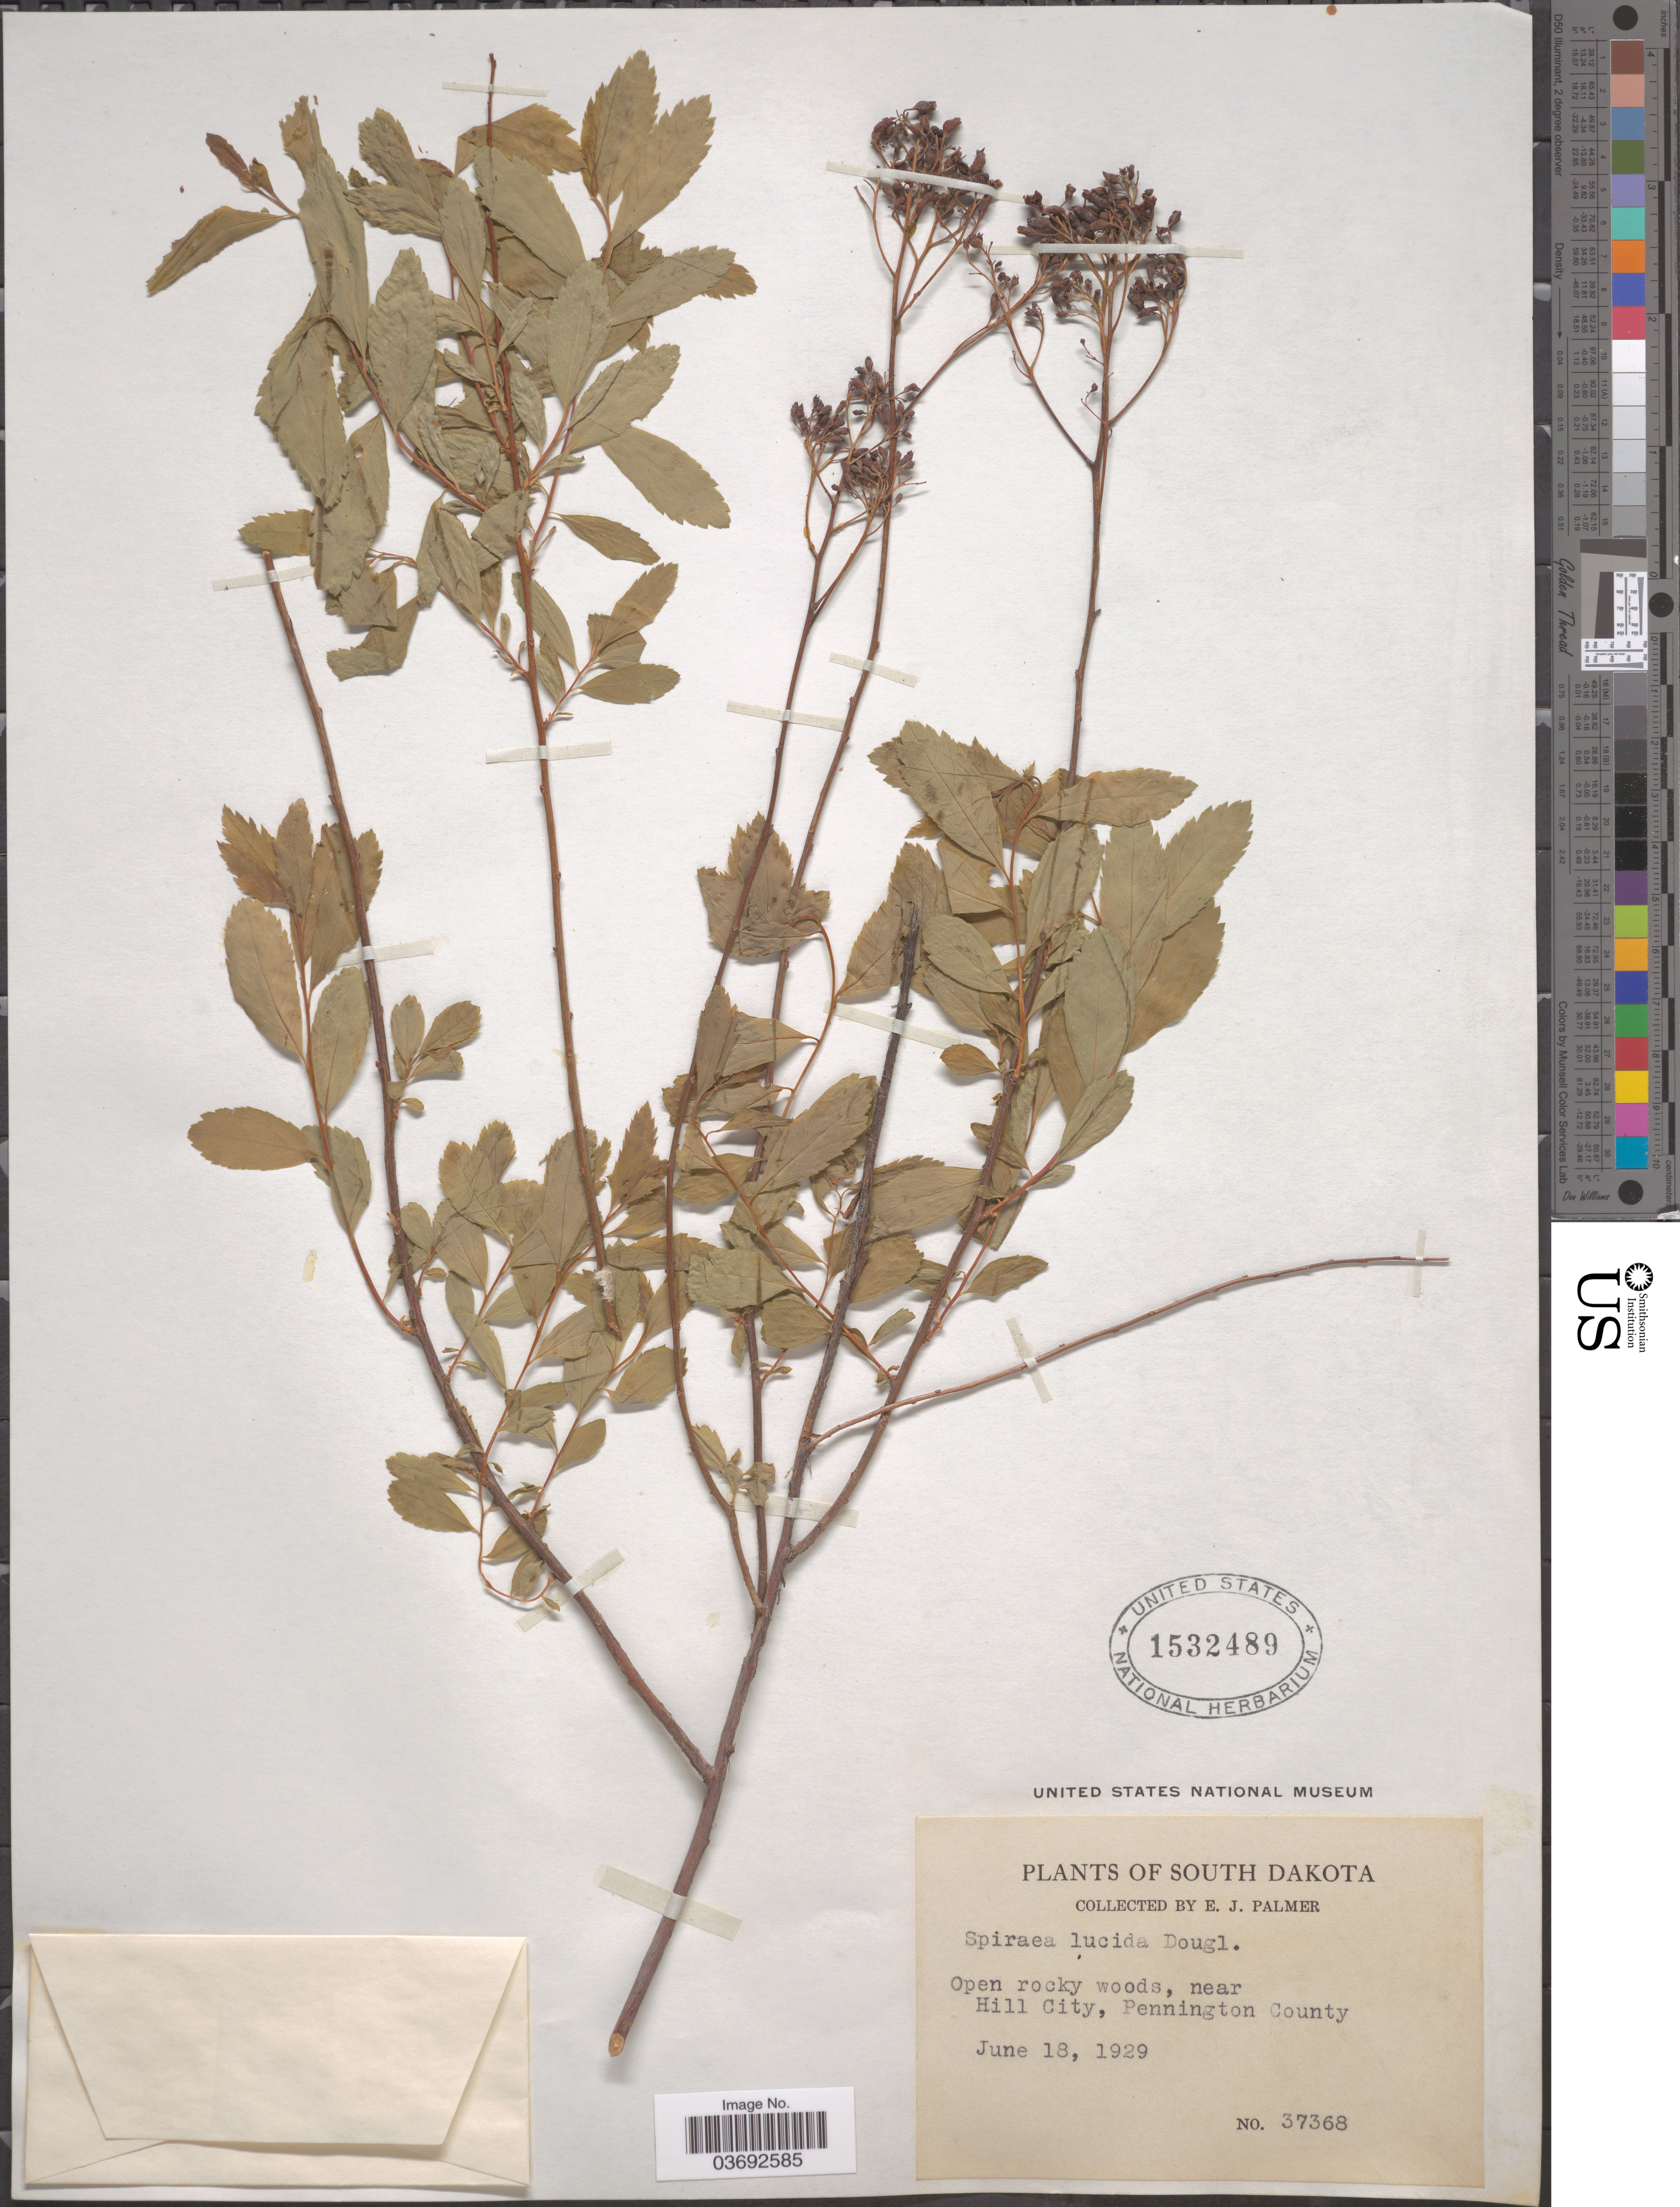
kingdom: Plantae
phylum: Tracheophyta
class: Magnoliopsida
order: Rosales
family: Rosaceae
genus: Spiraea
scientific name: Spiraea lucida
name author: Douglas ex Greene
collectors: E. J. Palmer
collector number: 37368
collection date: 1929-06-18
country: United States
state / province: South Dakota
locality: Open rocky woods, near Hill City, Pennington County.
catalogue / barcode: US 1532489